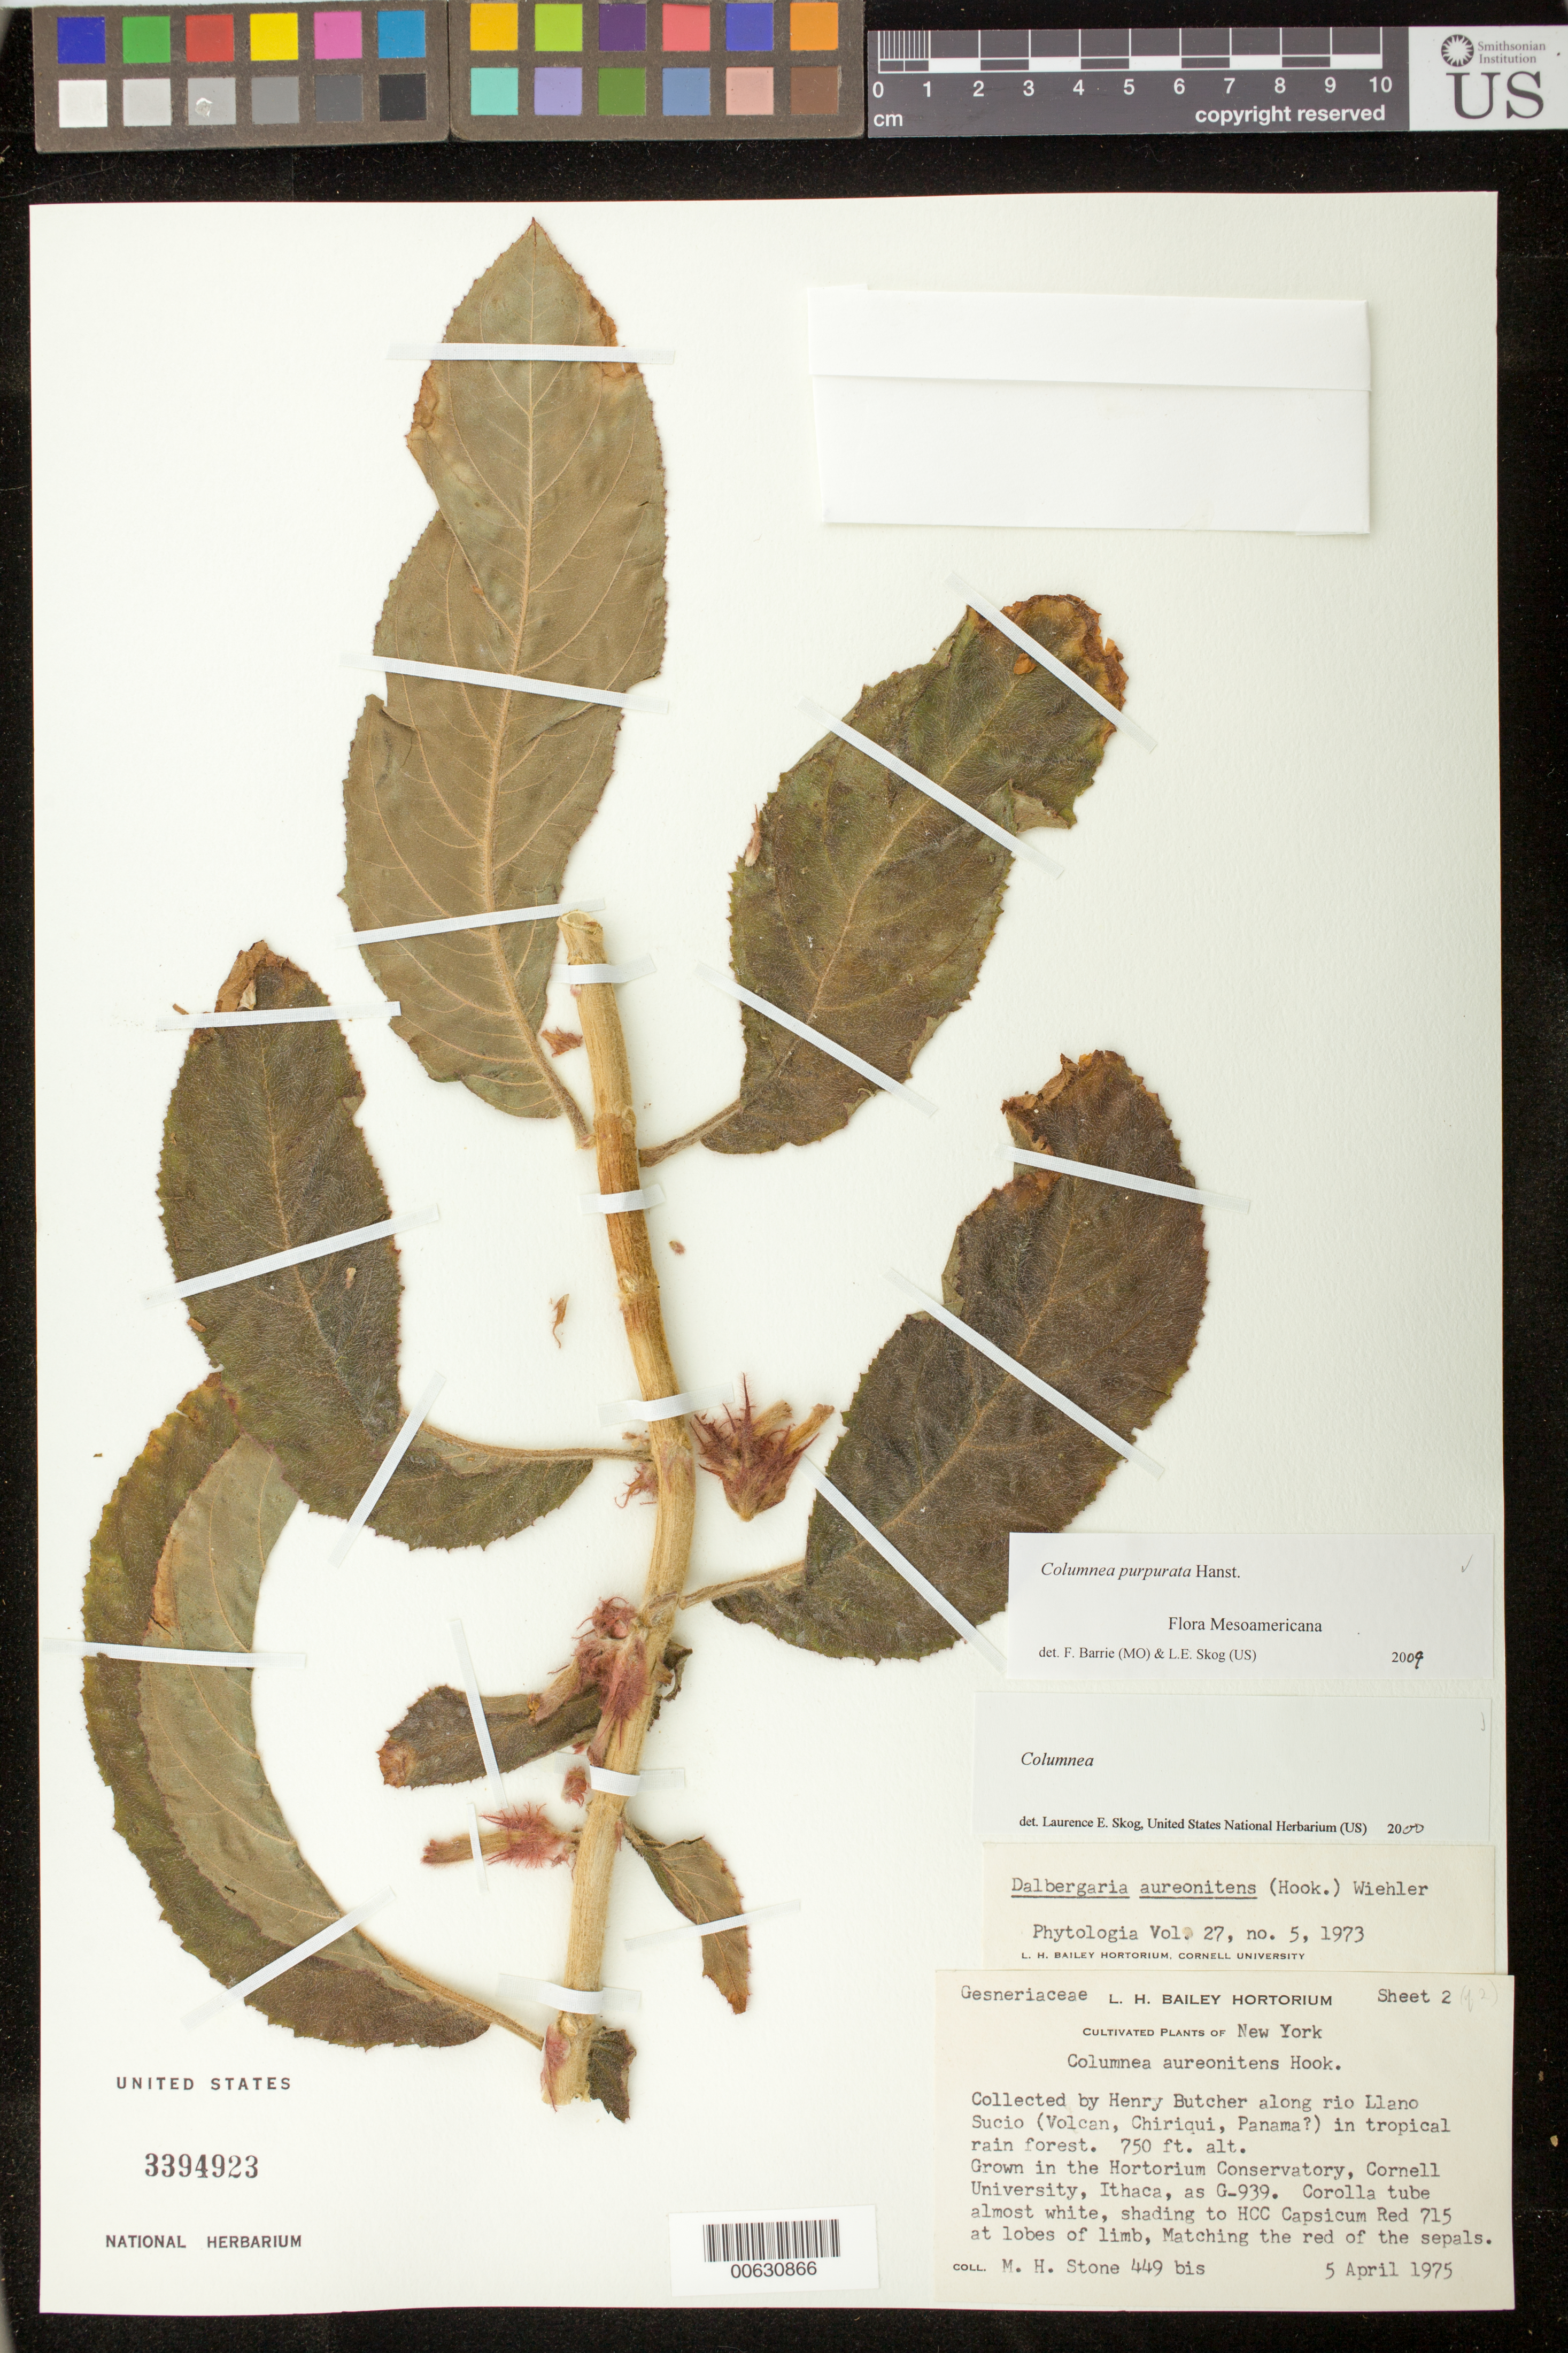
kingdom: Plantae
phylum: Tracheophyta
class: Magnoliopsida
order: Lamiales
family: Gesneriaceae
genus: Columnea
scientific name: Columnea purpurata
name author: Hanst.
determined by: Barrie, F. R.; Skog, Laurence E.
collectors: M. Stone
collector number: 449 bis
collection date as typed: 05 Apr 1975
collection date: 1975-04-05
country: Panama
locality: Grown in the Hortorium Conservatory, Cornell University, Ithaca.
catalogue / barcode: US 3394923